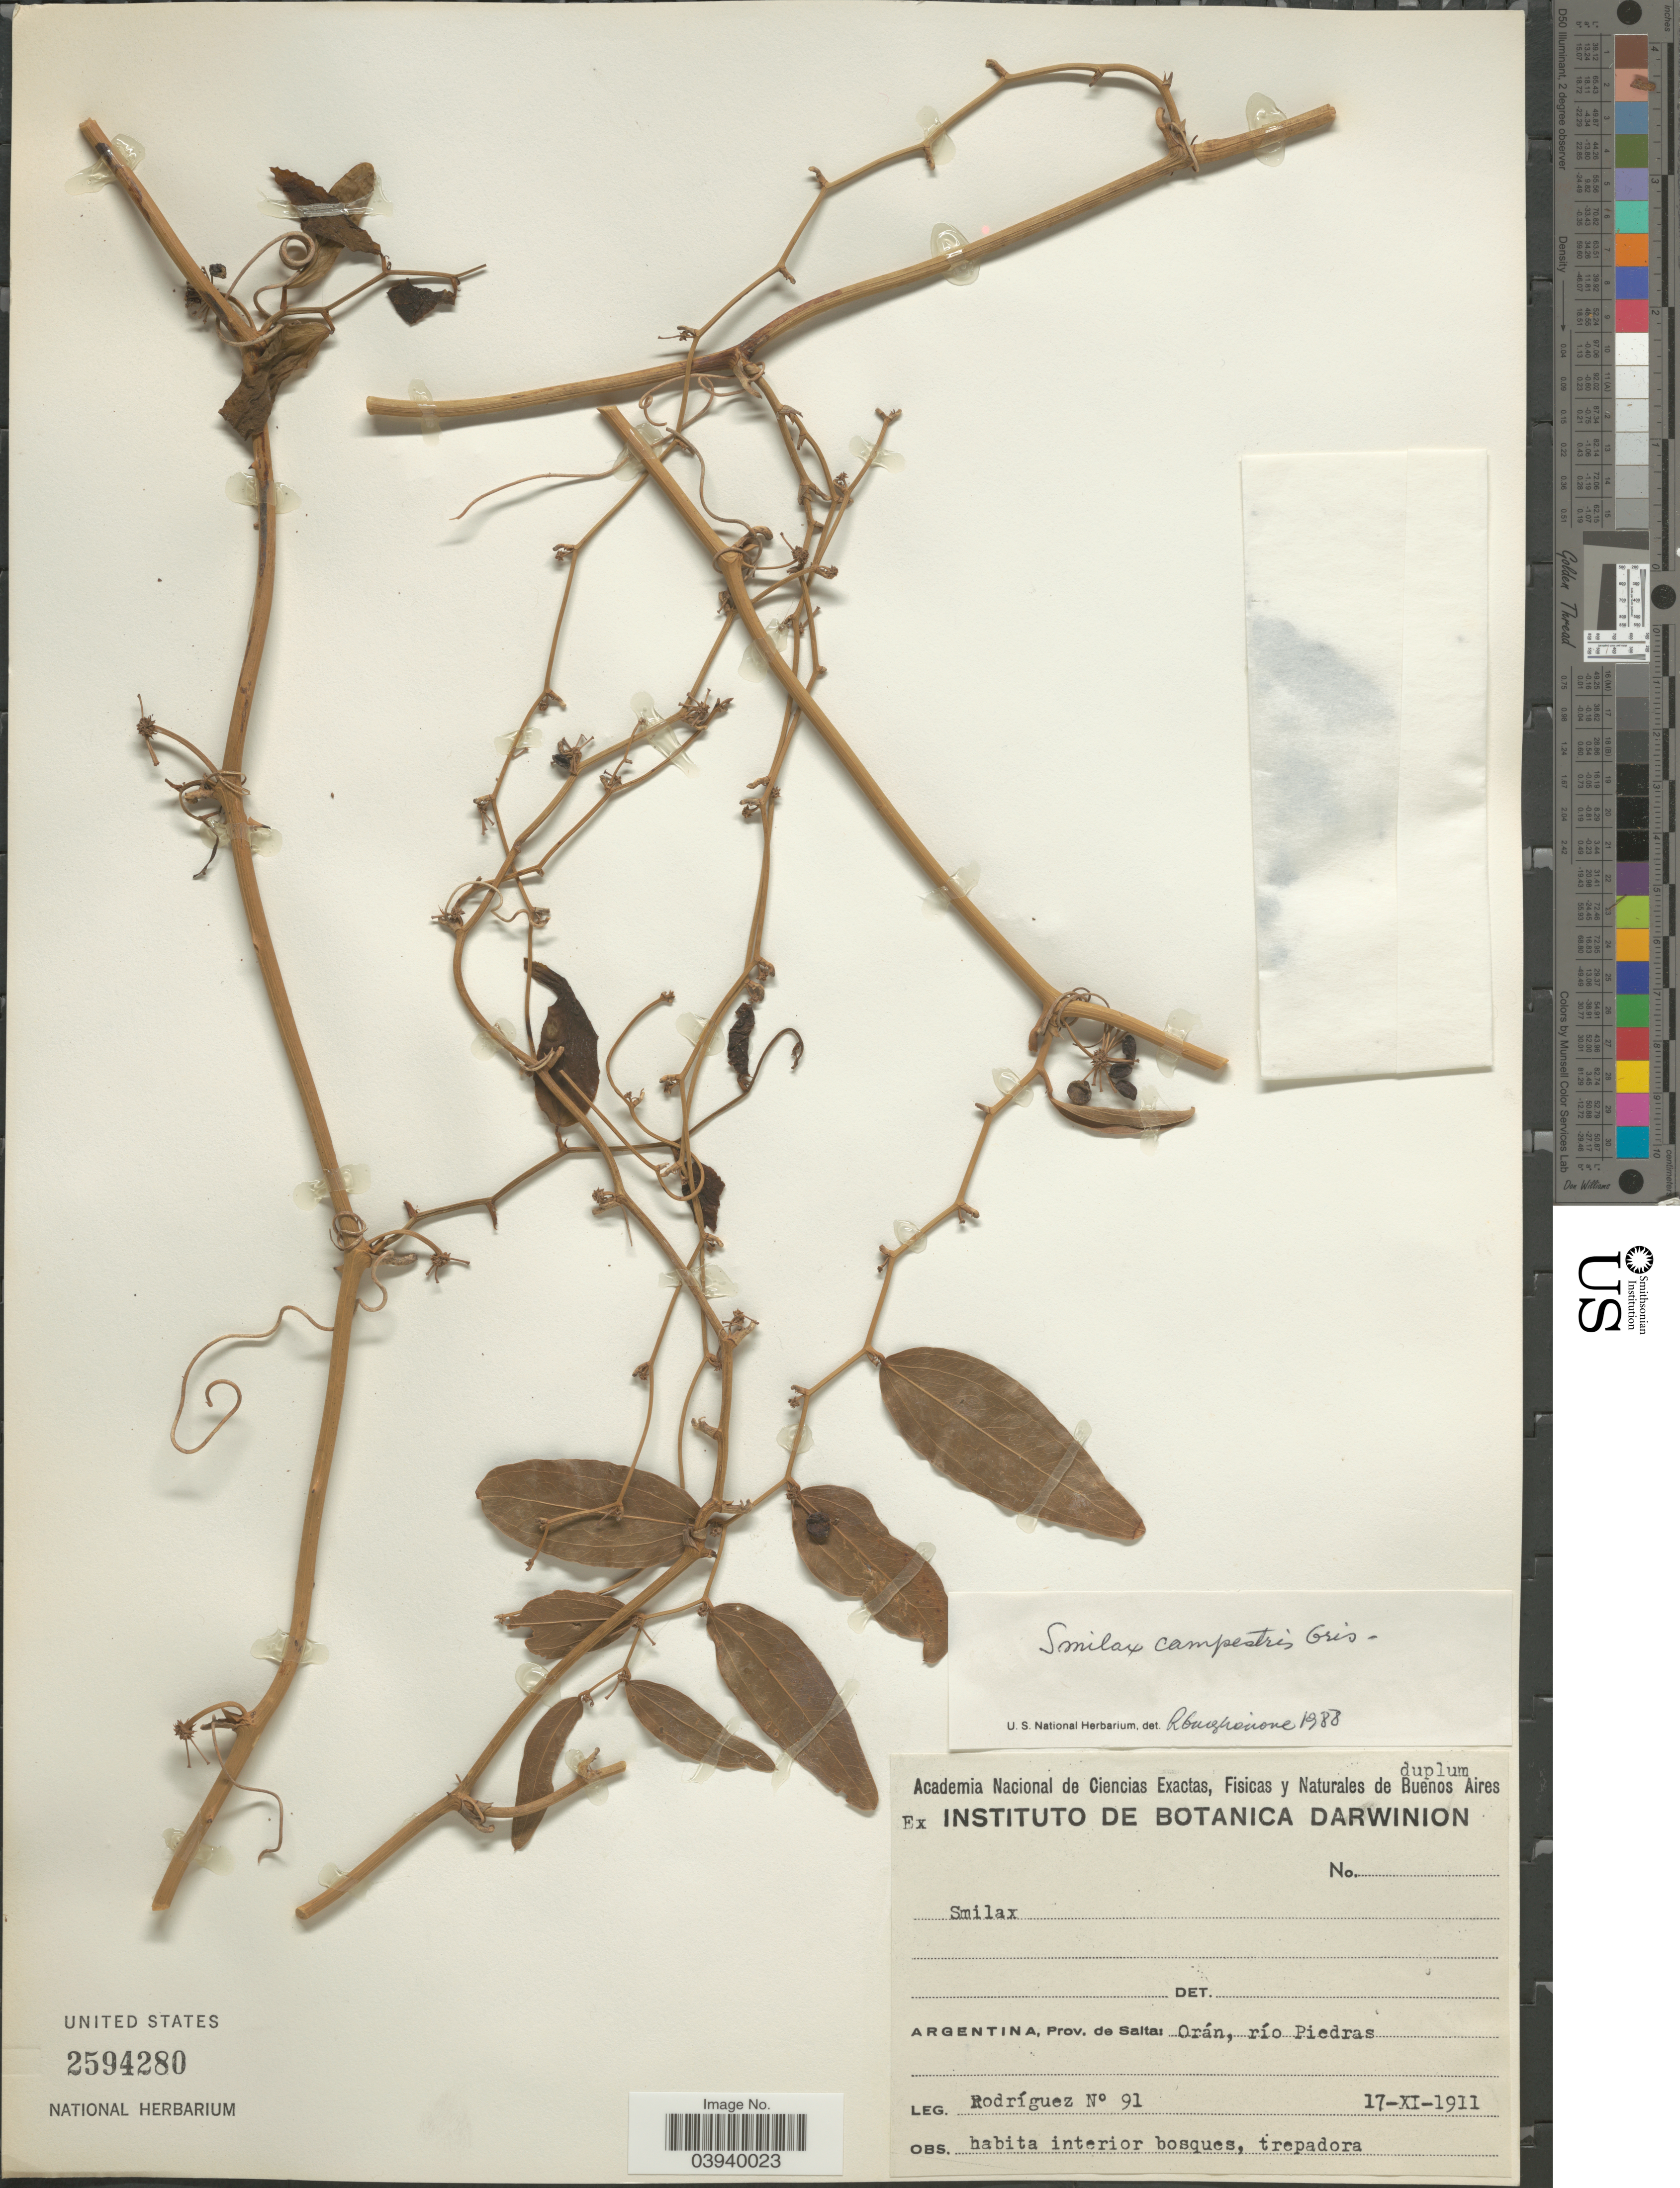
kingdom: Plantae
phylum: Tracheophyta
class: Liliopsida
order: Liliales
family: Smilacaceae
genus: Smilax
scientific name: Smilax campestris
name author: Griseb.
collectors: Rodriguez, --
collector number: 91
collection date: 1911-11-17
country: Argentina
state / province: Salta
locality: Orán, río Piedras.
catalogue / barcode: US 2594280